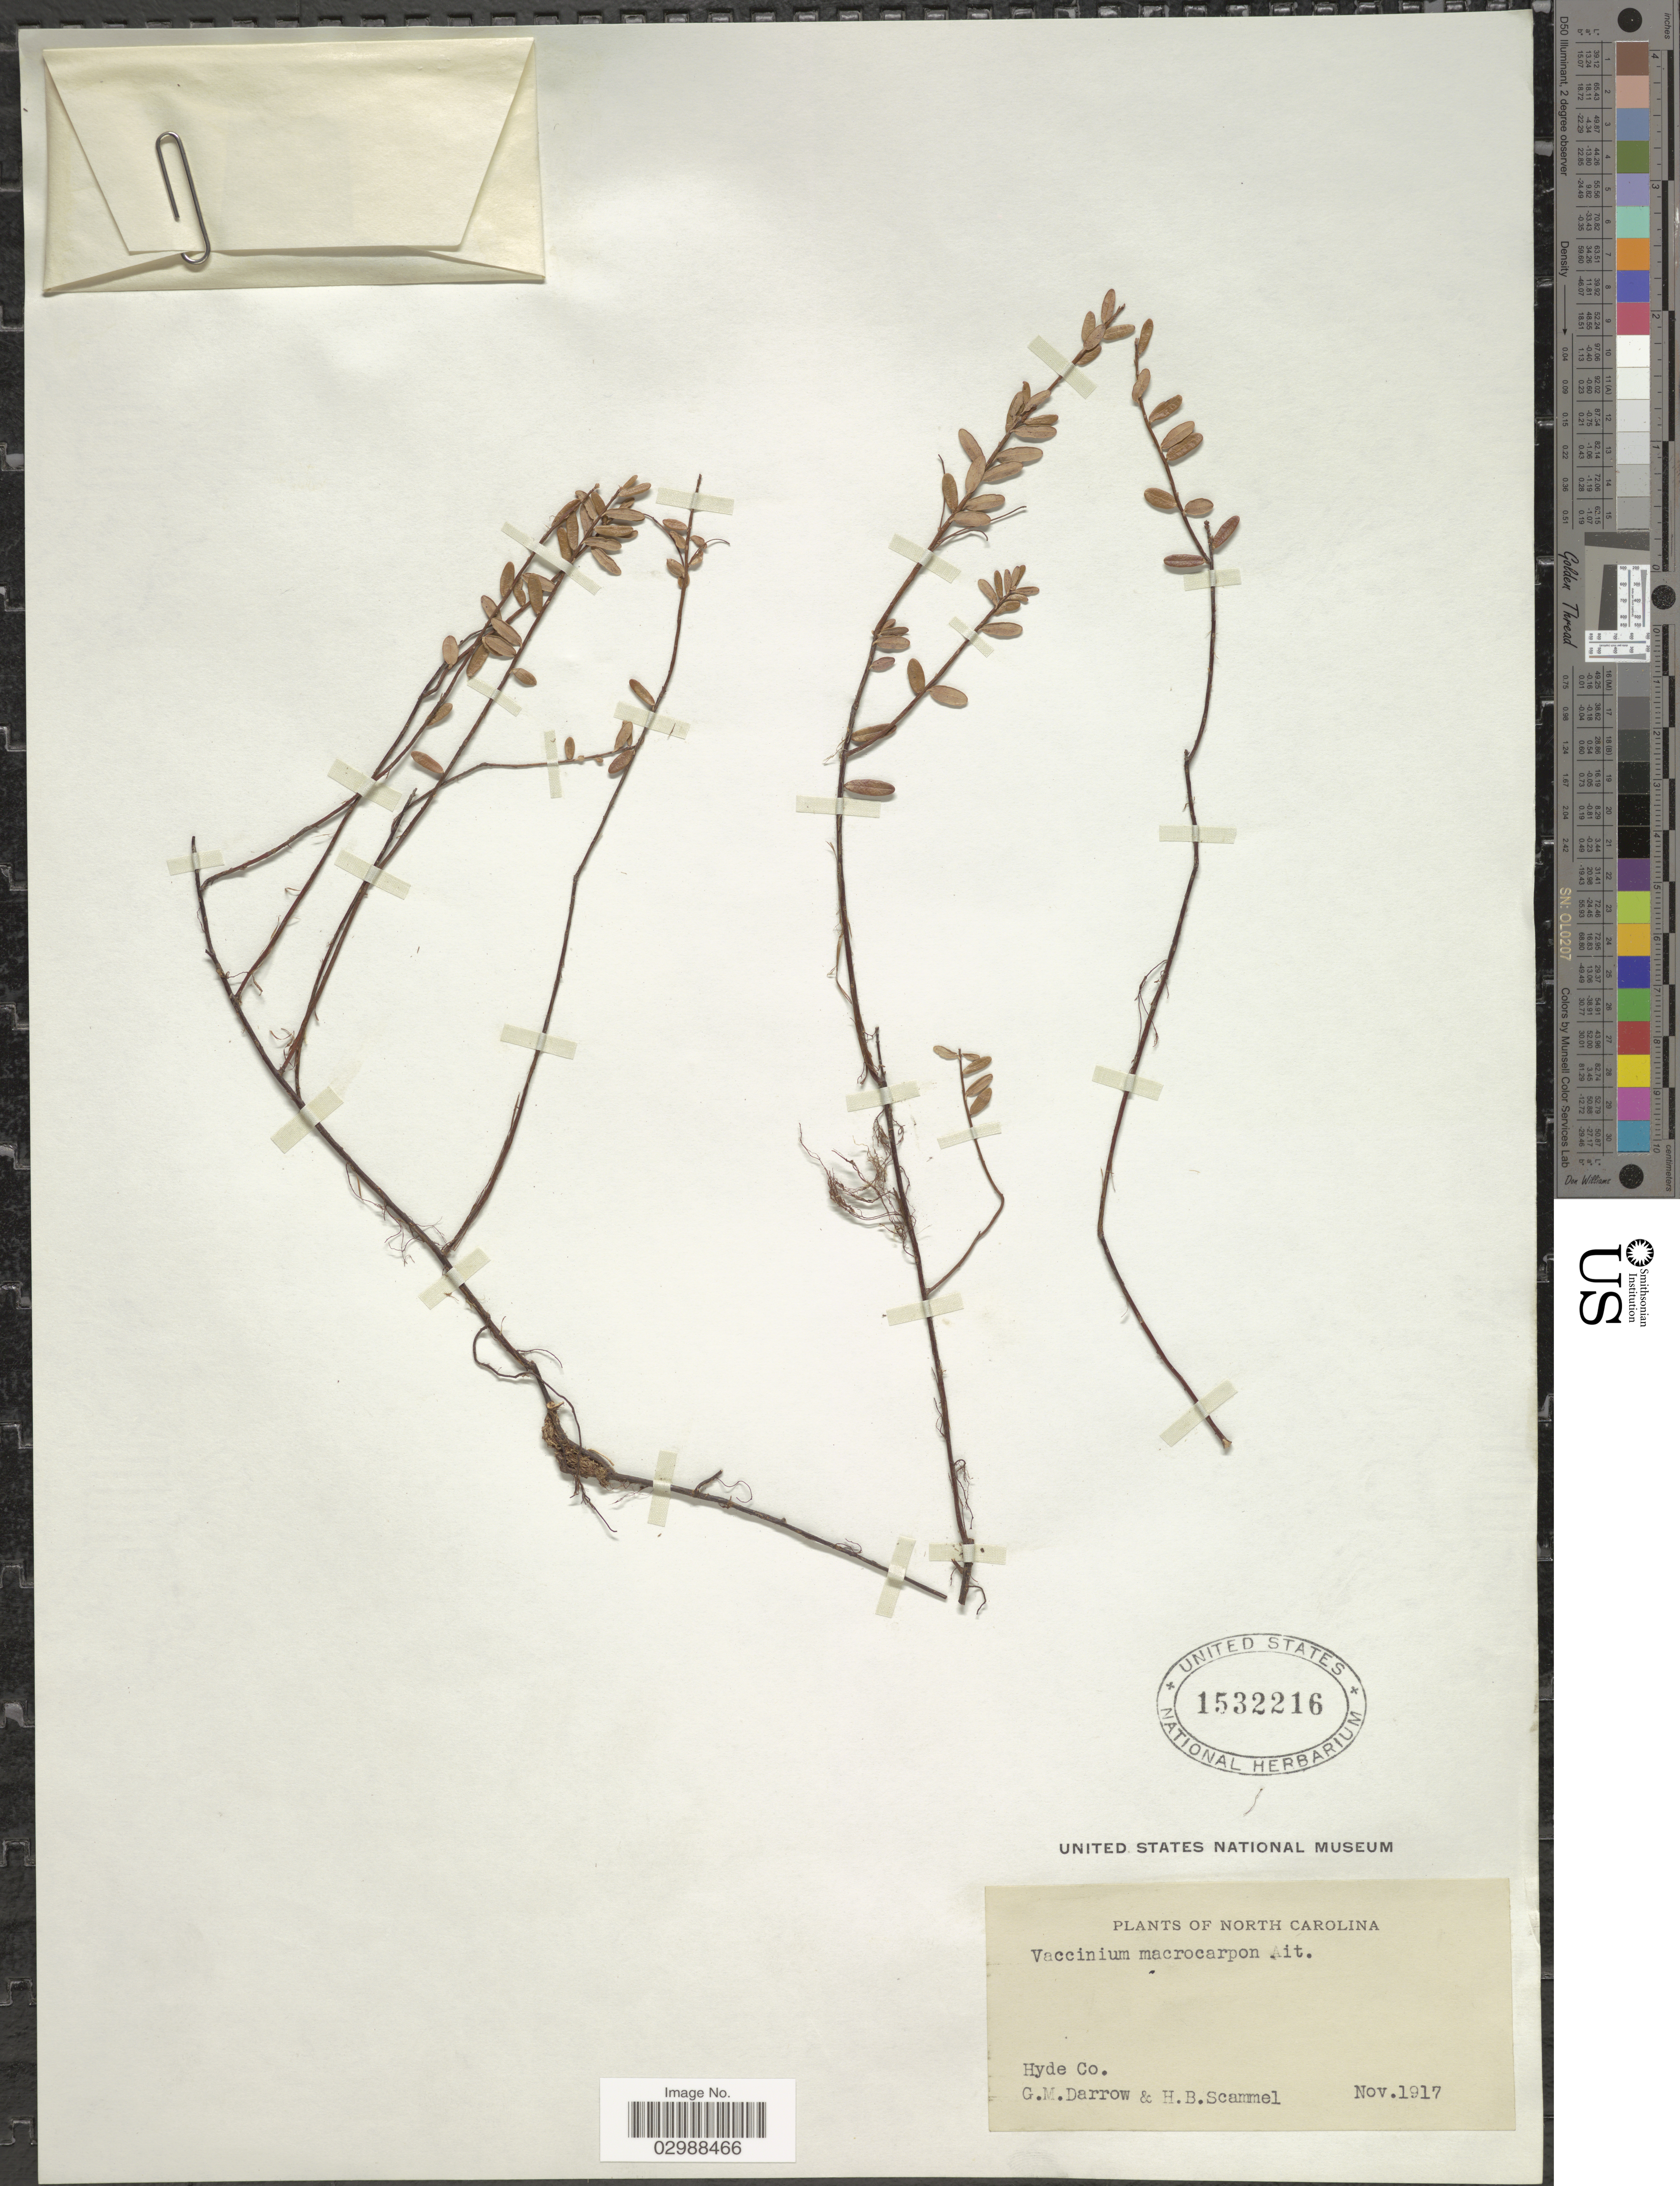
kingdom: Plantae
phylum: Tracheophyta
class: Magnoliopsida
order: Ericales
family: Ericaceae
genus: Vaccinium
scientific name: Vaccinium macrocarpon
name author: Aiton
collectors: G. Darrow & H. Scammel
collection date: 1917-11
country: United States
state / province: North Carolina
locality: Hyde Co.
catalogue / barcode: US 1532216